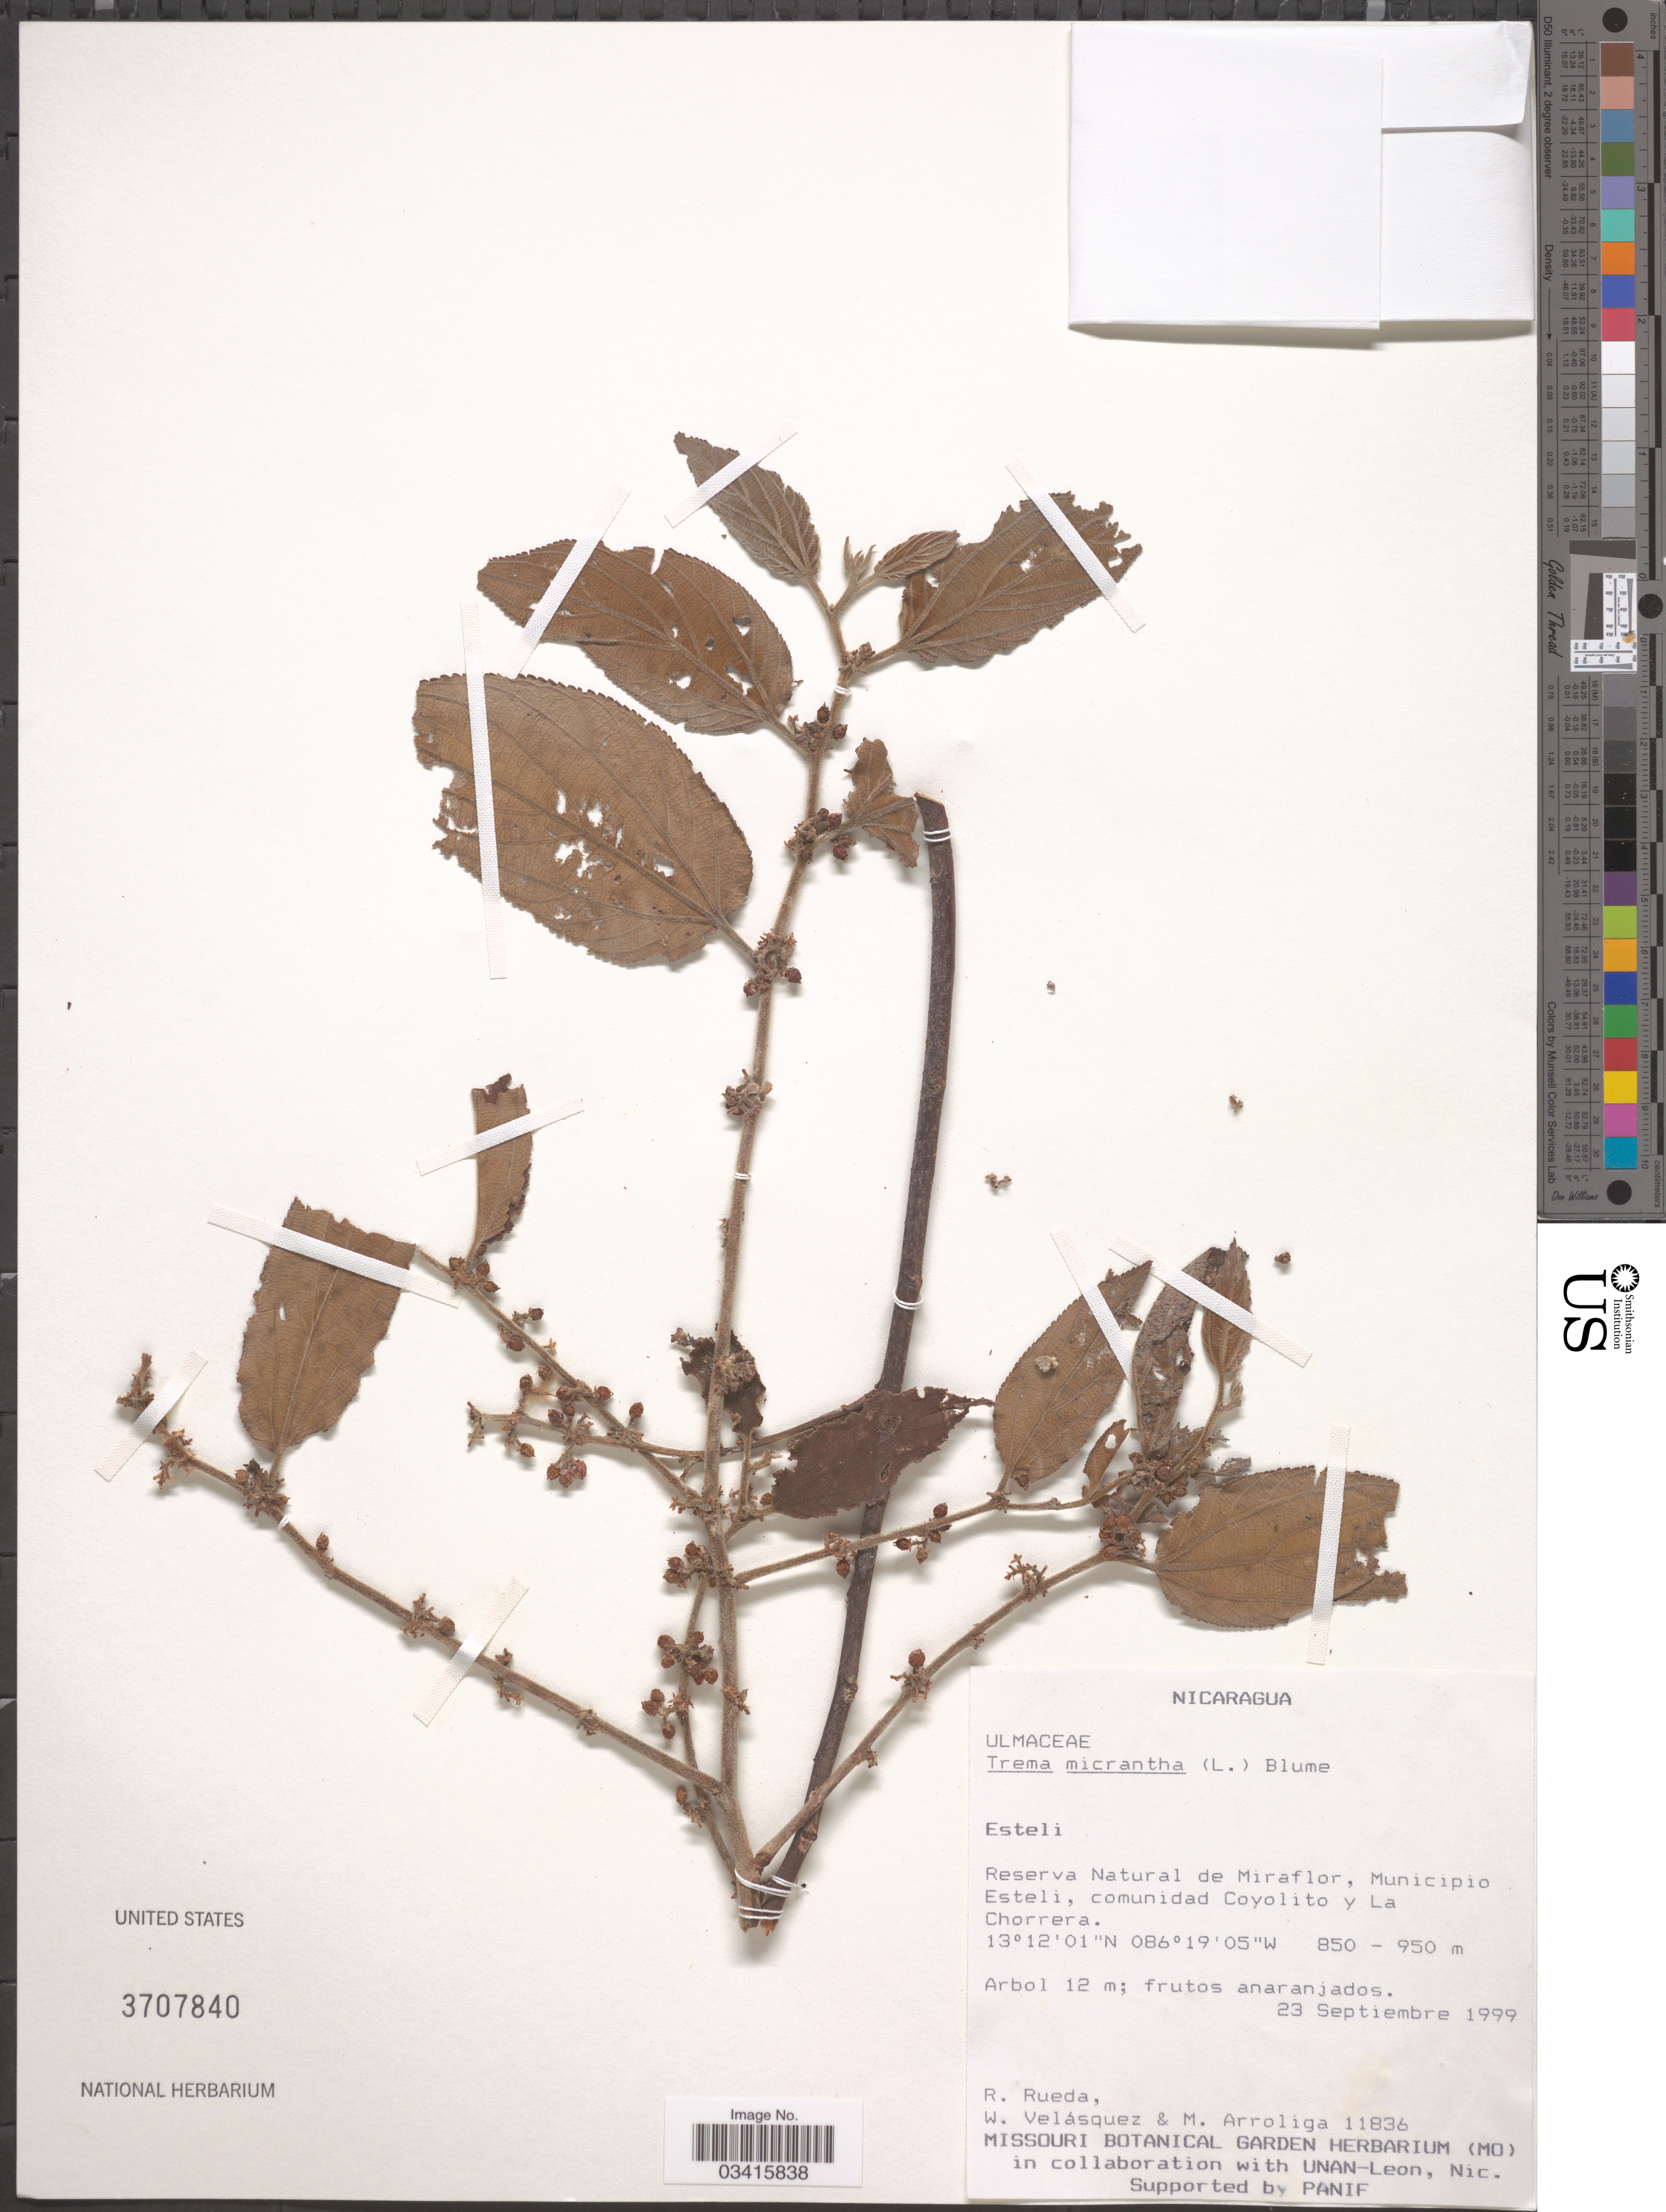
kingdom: Plantae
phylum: Tracheophyta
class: Magnoliopsida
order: Rosales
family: Cannabaceae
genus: Trema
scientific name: Trema micranthum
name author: (L.) Blume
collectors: R. Rueda, W. Velasquez & M. Arroliga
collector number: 11836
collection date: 1999-09-23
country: Nicaragua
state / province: Esteli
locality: Reserva Natural de Miraflor, Municipio Esteli, comunidad Coyolito y La Chorrera.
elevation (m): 850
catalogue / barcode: US 3707840